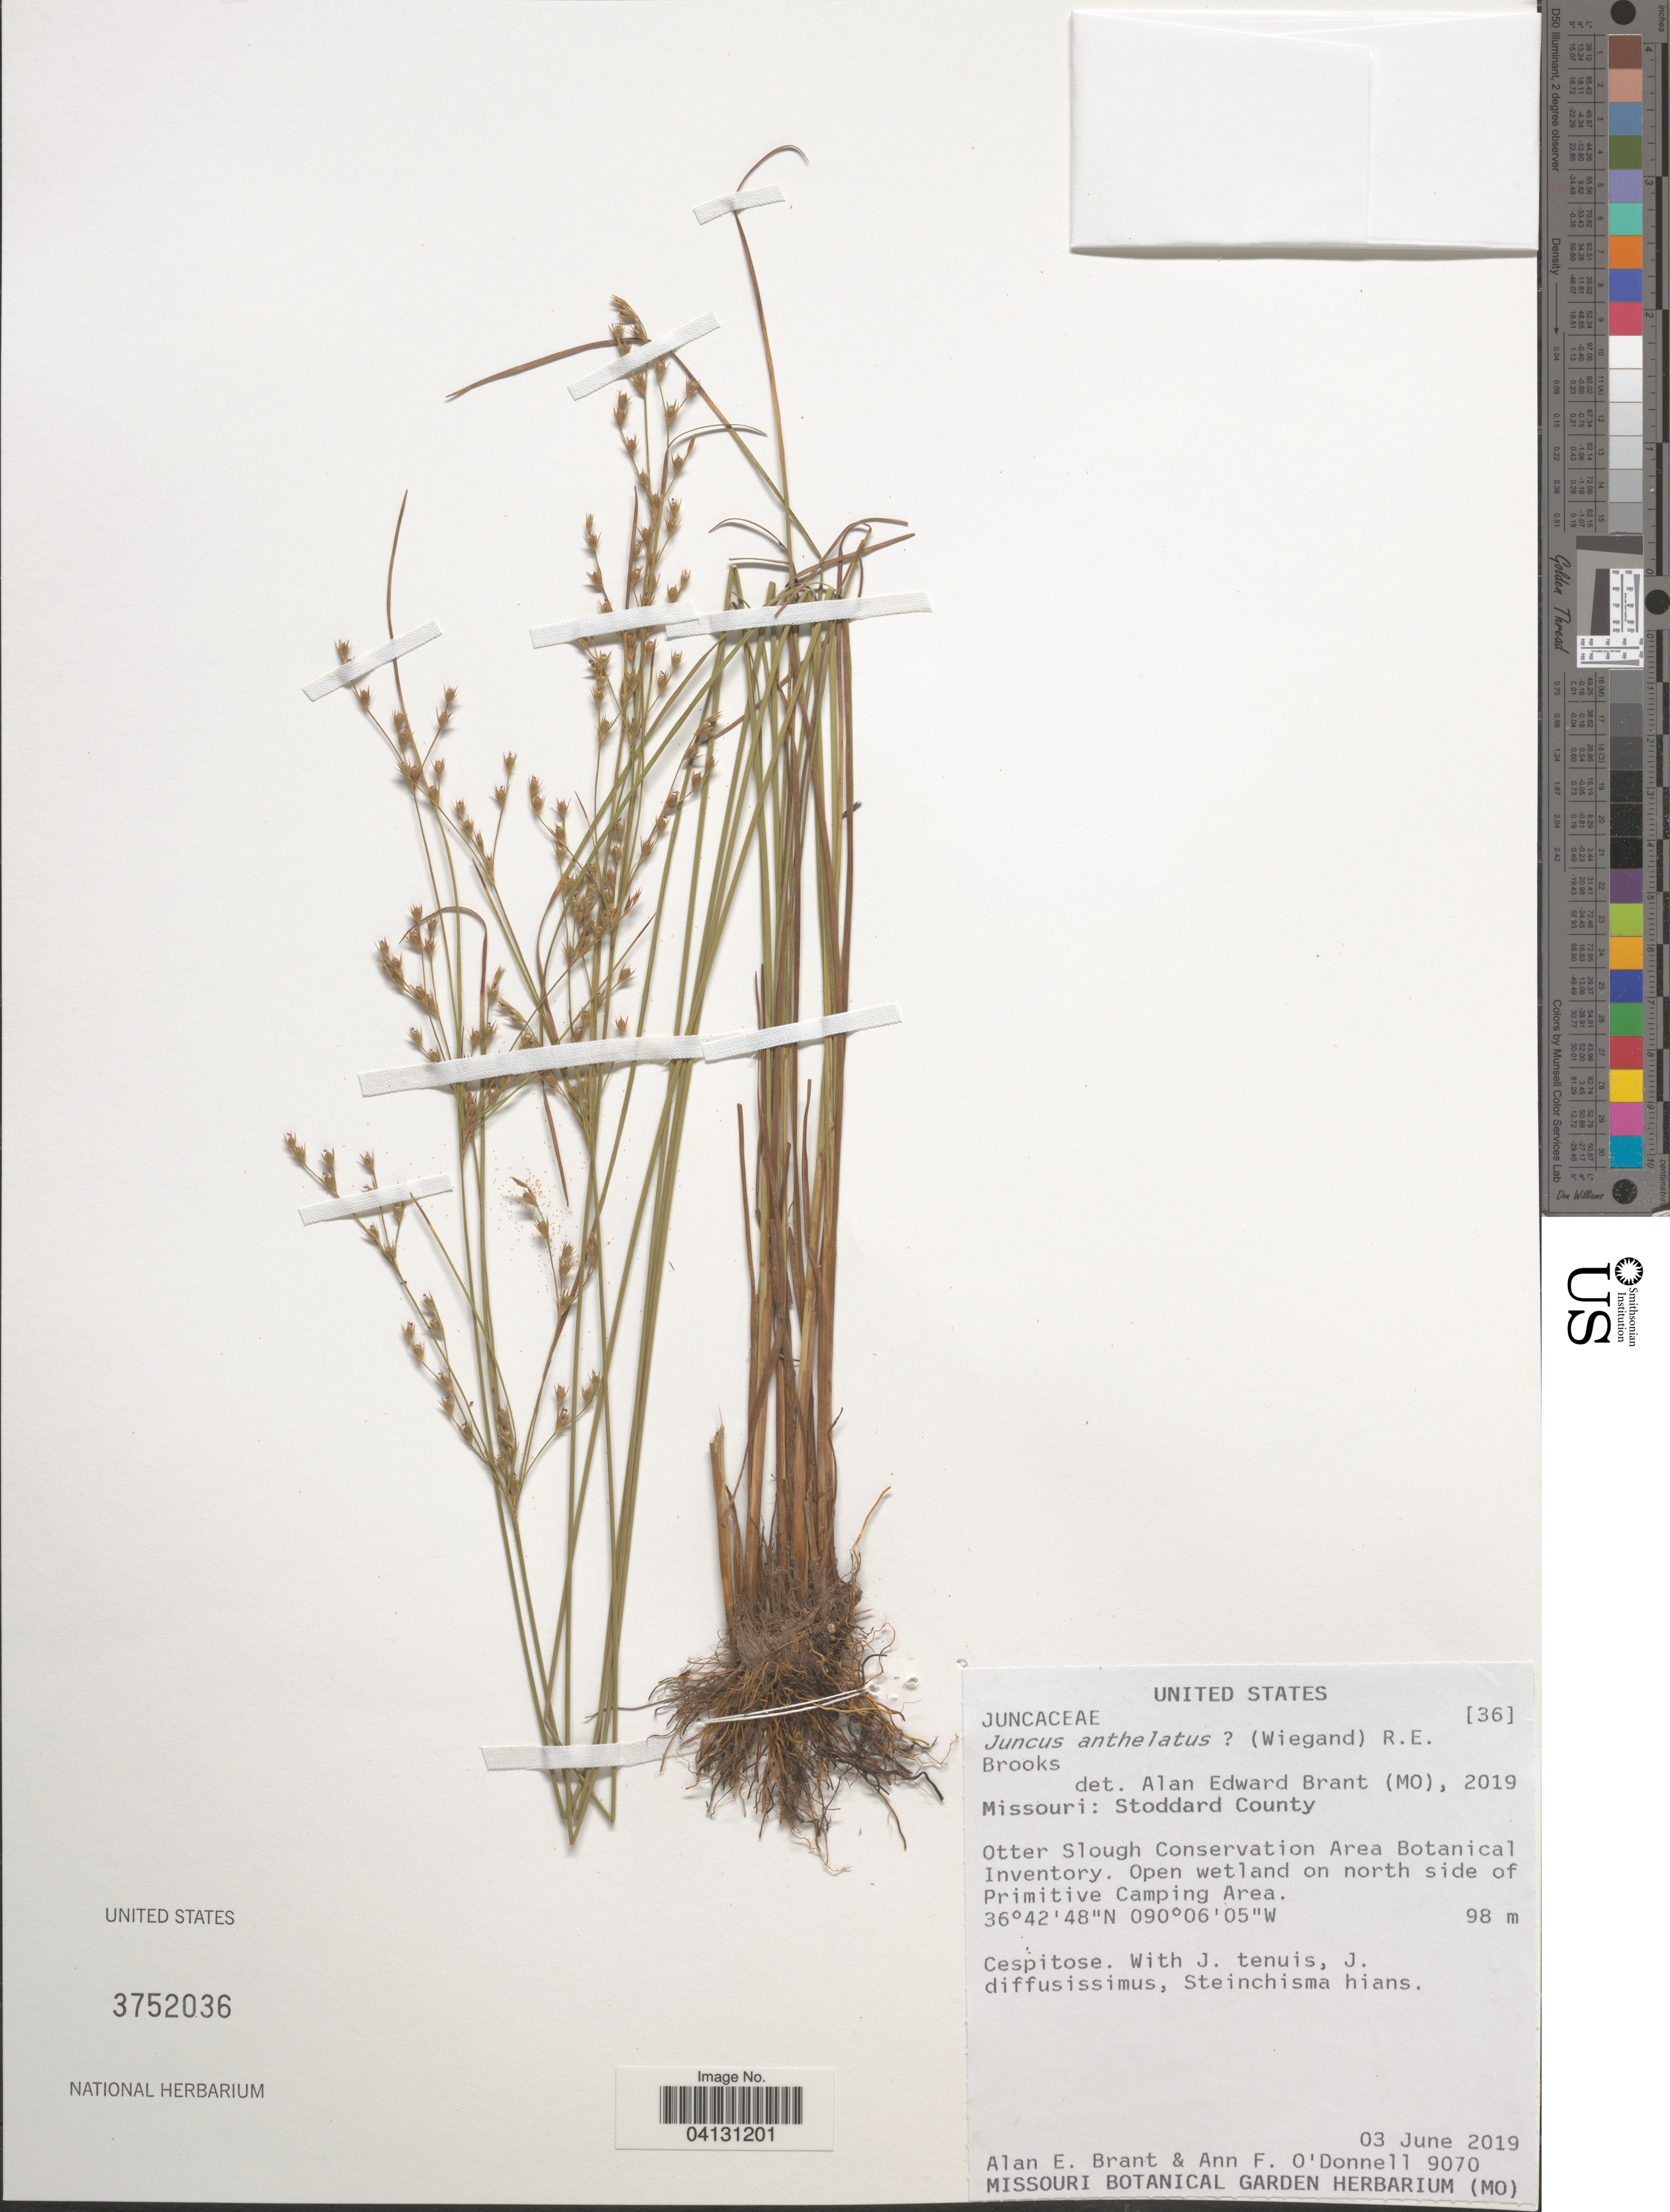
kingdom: Plantae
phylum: Tracheophyta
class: Liliopsida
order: Poales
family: Juncaceae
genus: Juncus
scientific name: Juncus anthelatus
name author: (Wiegand) R.E. Brooks & Whittem.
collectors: A. Brant & A. O'Donnell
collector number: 9070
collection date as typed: Transcribed d/m/y: 3/6/2019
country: United States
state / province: Missouri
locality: Stoddard County. Otter Slough Conservation Area Botanical Inventory. Open wetland on north side of Primitive Camping Area.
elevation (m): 98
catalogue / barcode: US 3752036